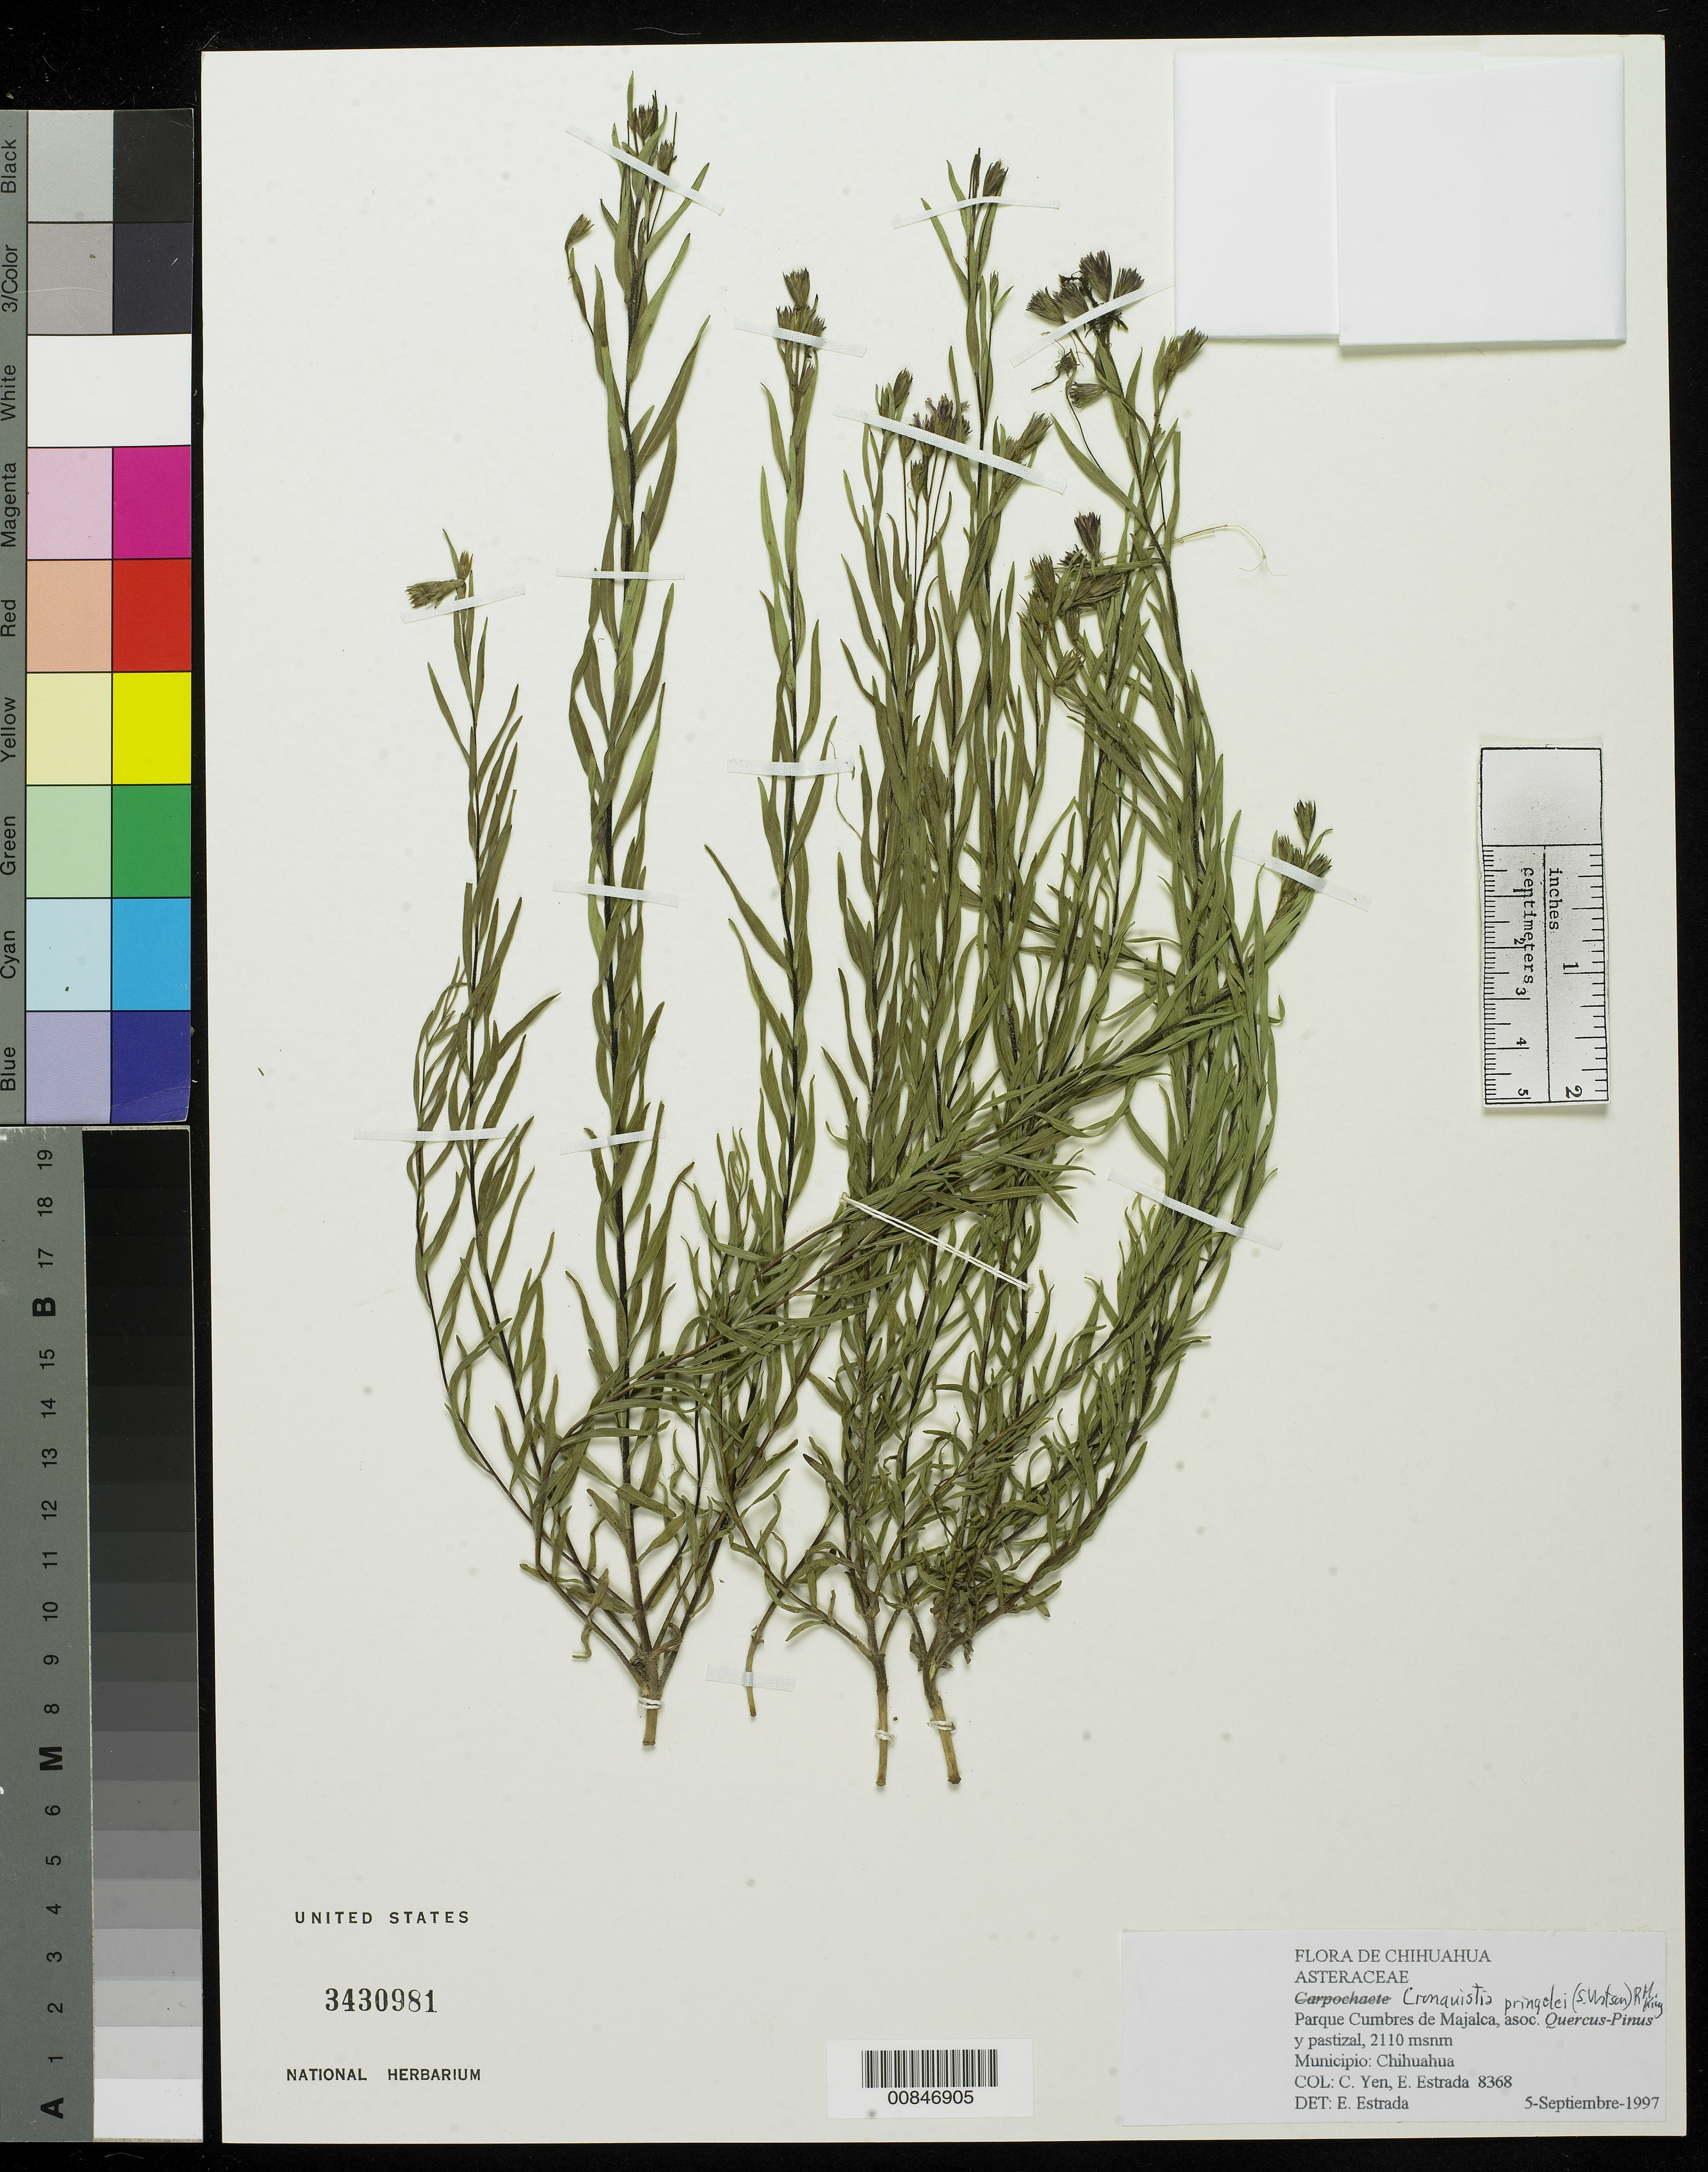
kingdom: Plantae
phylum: Tracheophyta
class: Magnoliopsida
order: Asterales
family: Asteraceae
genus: Cronquistia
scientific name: Cronquistia pringlei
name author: (S. Watson) R.M. King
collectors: Y. C. Yang & E. Estrada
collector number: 8368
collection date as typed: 05 Sep 1997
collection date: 1997-09-05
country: Mexico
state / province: Chihuahua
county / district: Chihuahua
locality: Parque Cumbres de Majalca.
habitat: Asoc. Quercus-Pinus y pastizal.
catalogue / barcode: US 3430981